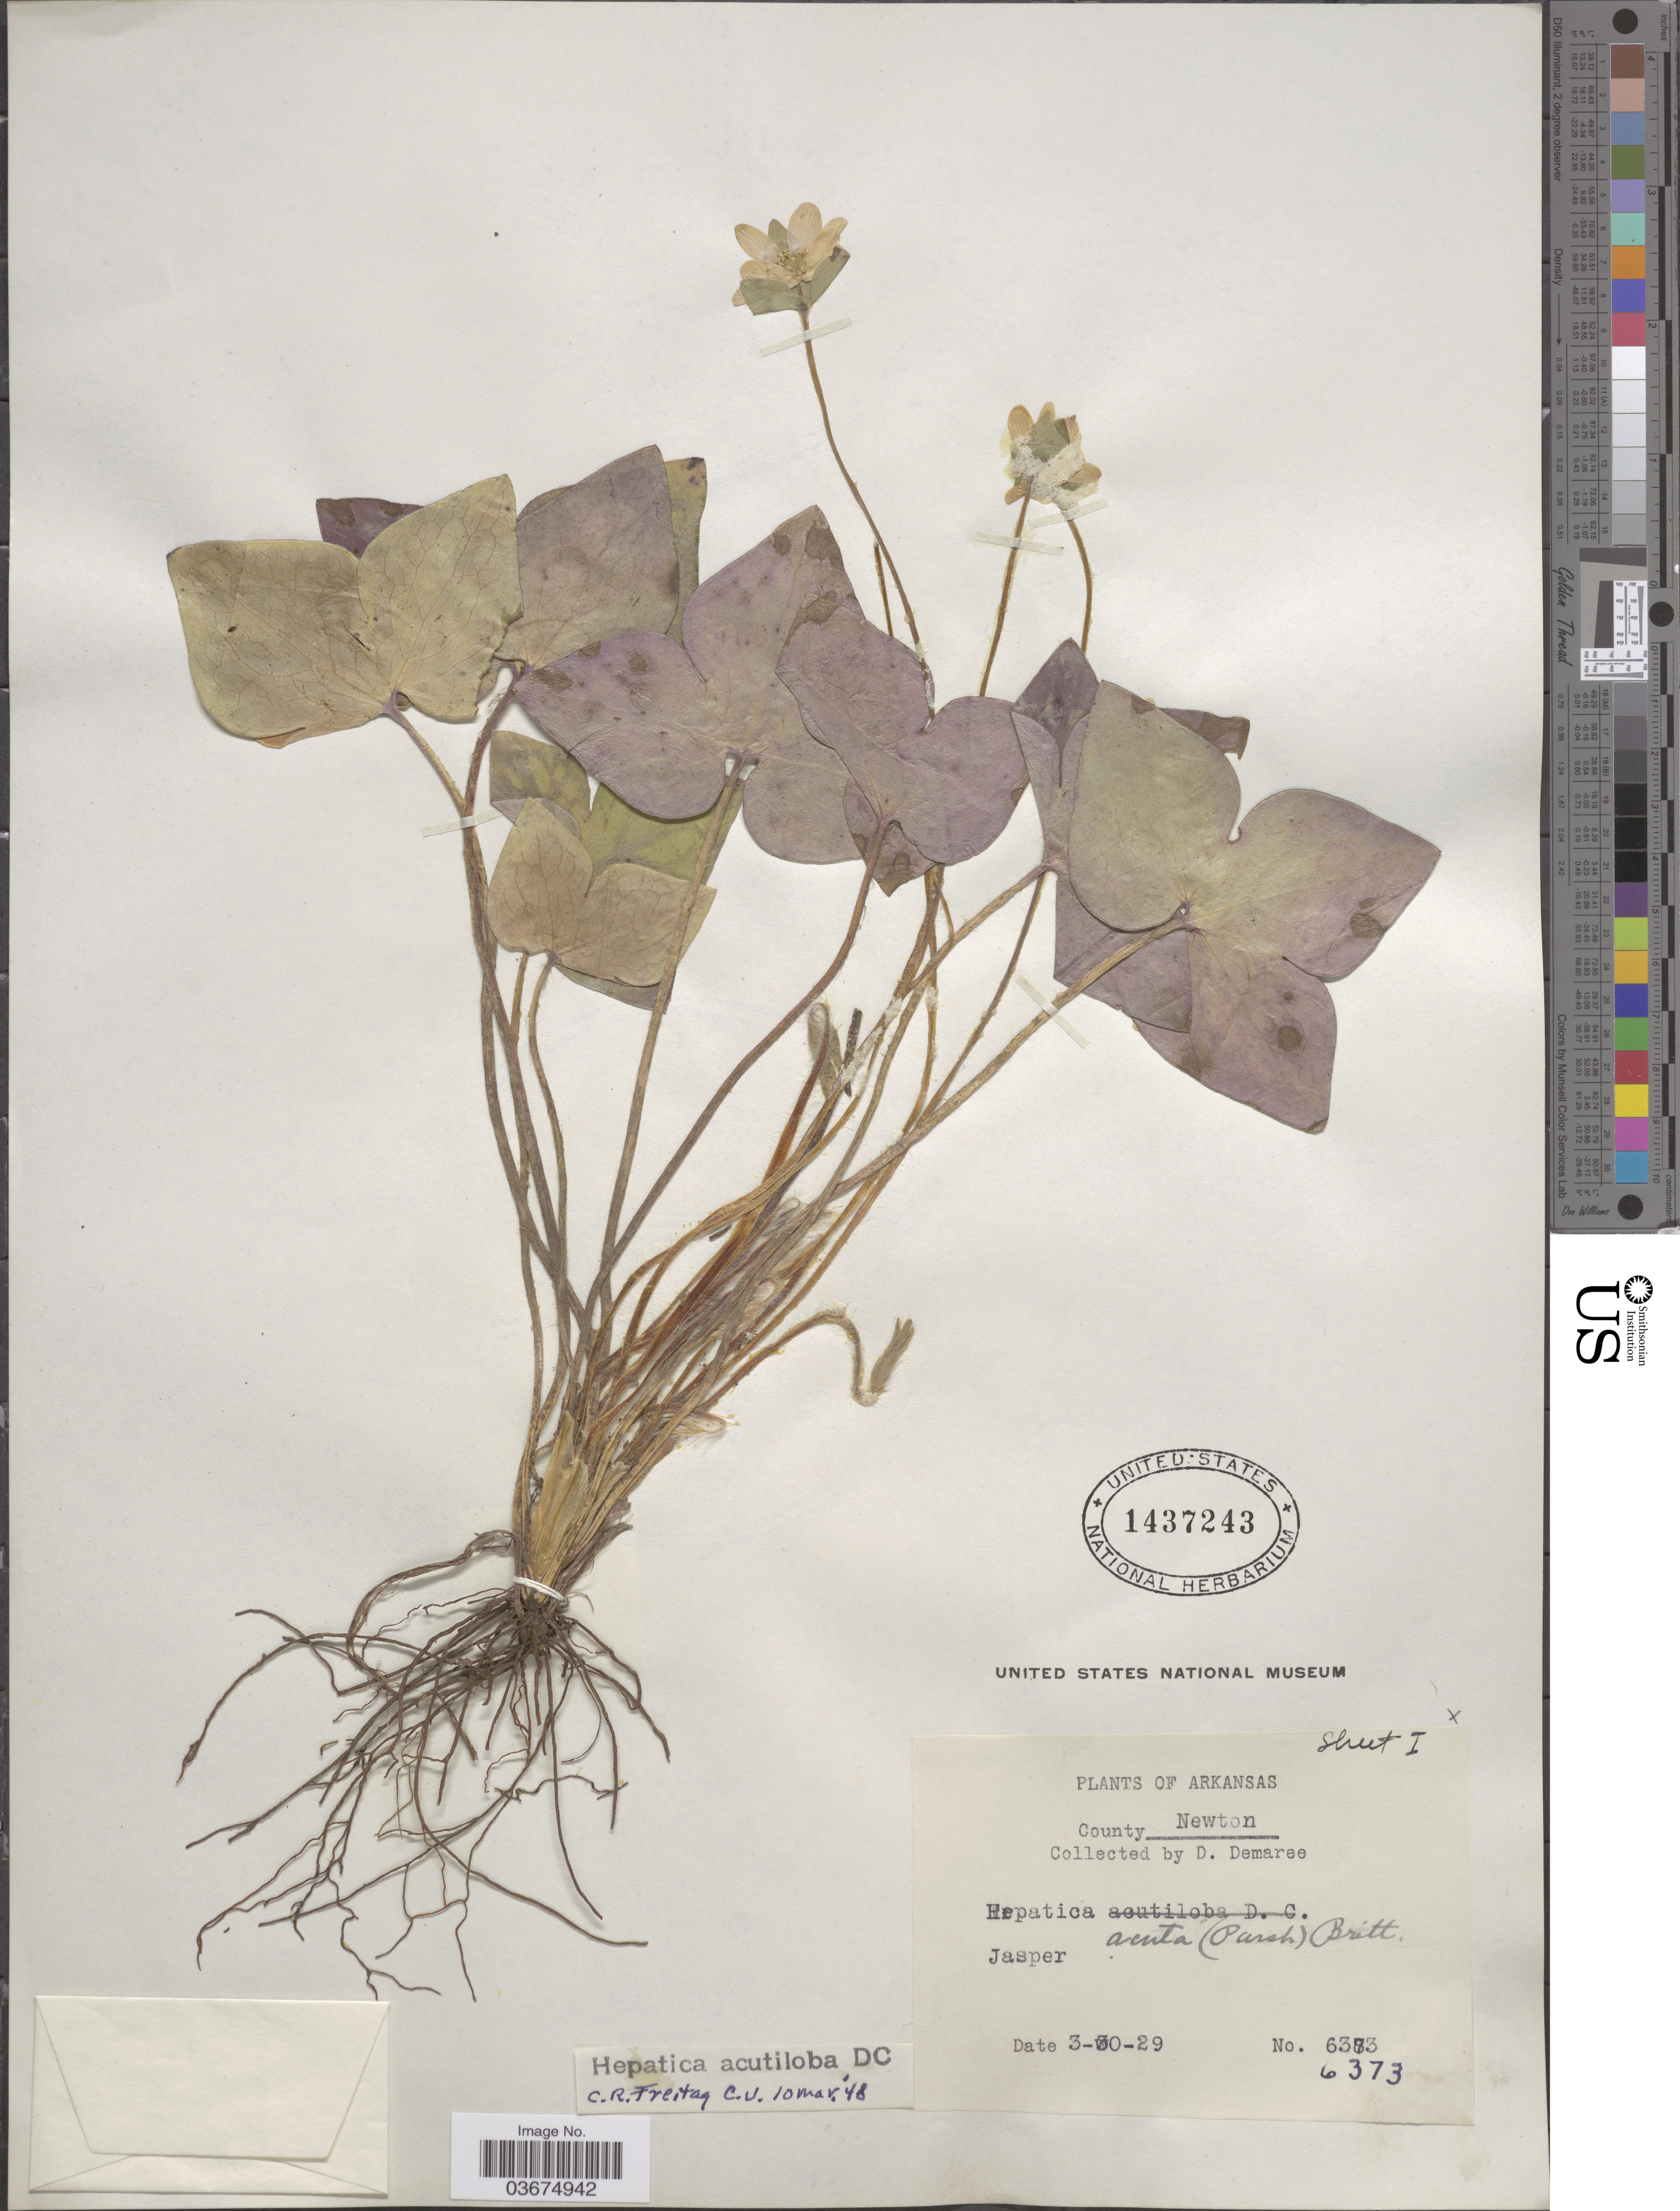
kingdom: Plantae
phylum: Tracheophyta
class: Magnoliopsida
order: Ranunculales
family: Ranunculaceae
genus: Hepatica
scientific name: Hepatica acutiloba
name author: DC.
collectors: D. Demaree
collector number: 6373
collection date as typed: Transcribed d/m/y: 30/3/29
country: United States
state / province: Arkansas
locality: County Newton. Jasper.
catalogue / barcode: US 1437243